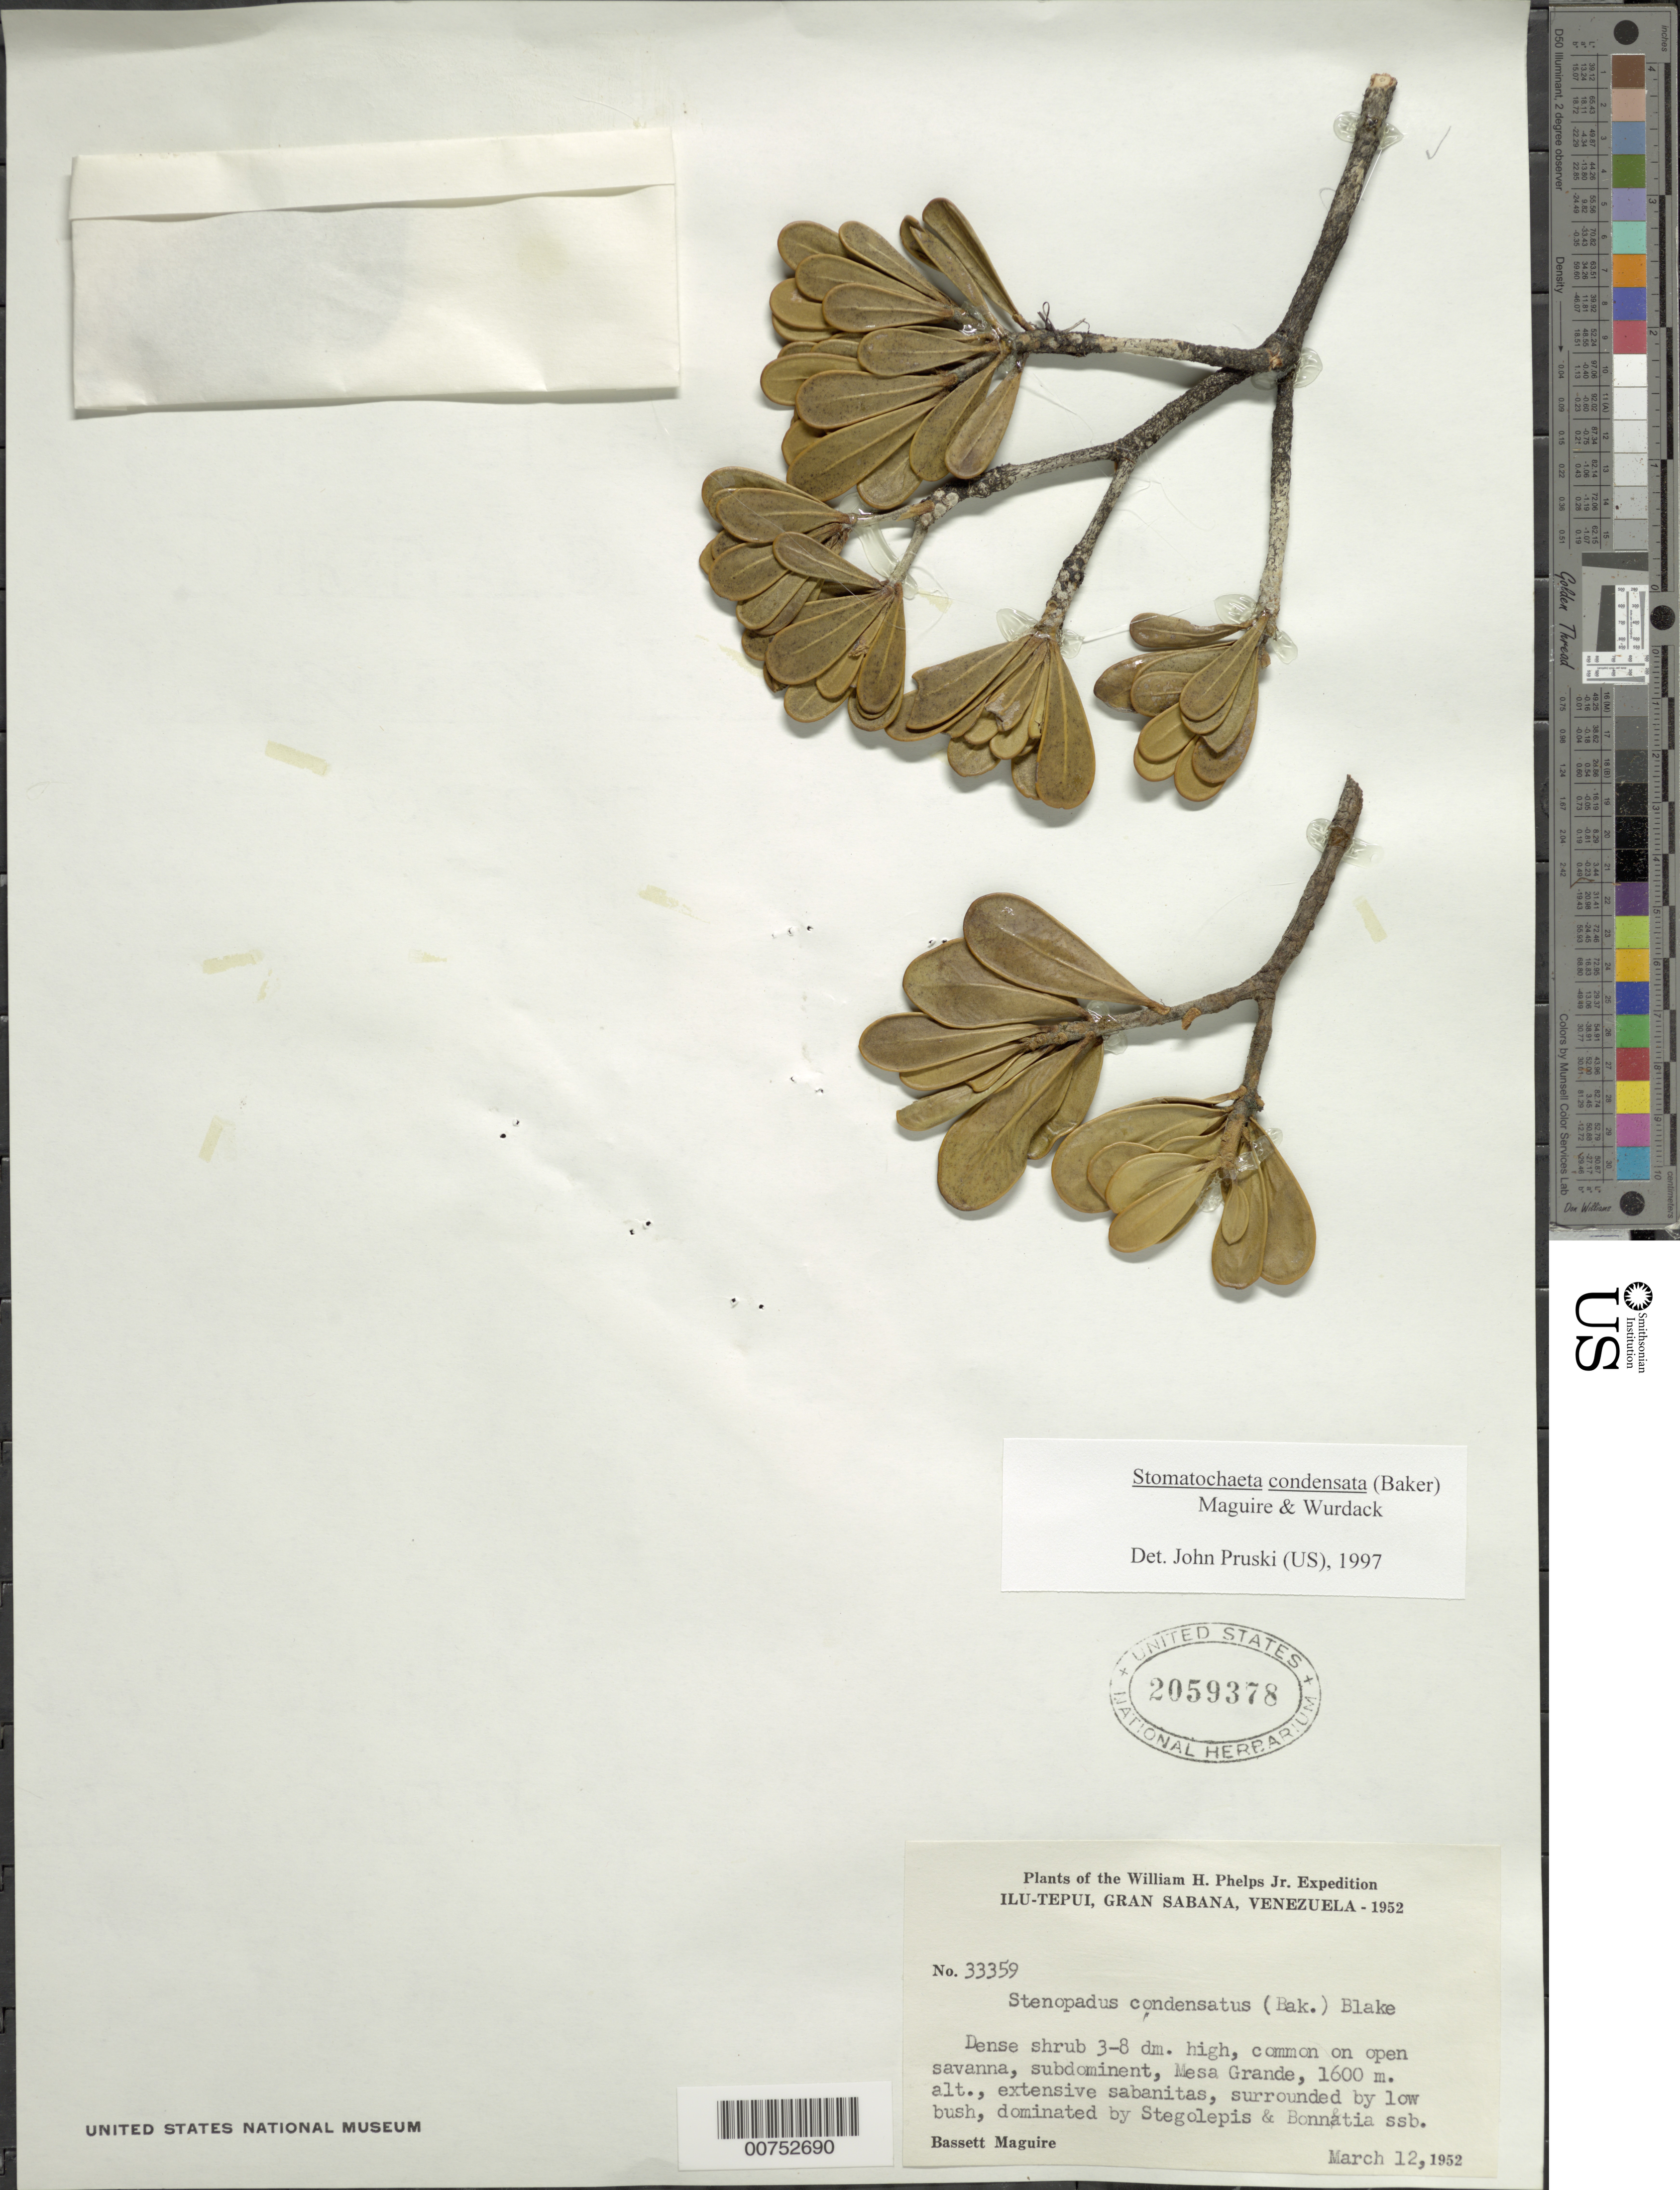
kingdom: Plantae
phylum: Tracheophyta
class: Magnoliopsida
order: Asterales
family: Asteraceae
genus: Stomatochaeta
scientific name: Stomatochaeta condensata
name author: (Baker) Maguire & Wurdack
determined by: Pruski, J. F.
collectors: B. Maguire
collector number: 33359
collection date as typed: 12-Mar-52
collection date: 1952-03-12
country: Venezuela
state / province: Bolívar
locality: Gran Sabana, Ilu-tepuí, Mesa Grande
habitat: Open savanna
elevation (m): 1600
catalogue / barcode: US 2059378